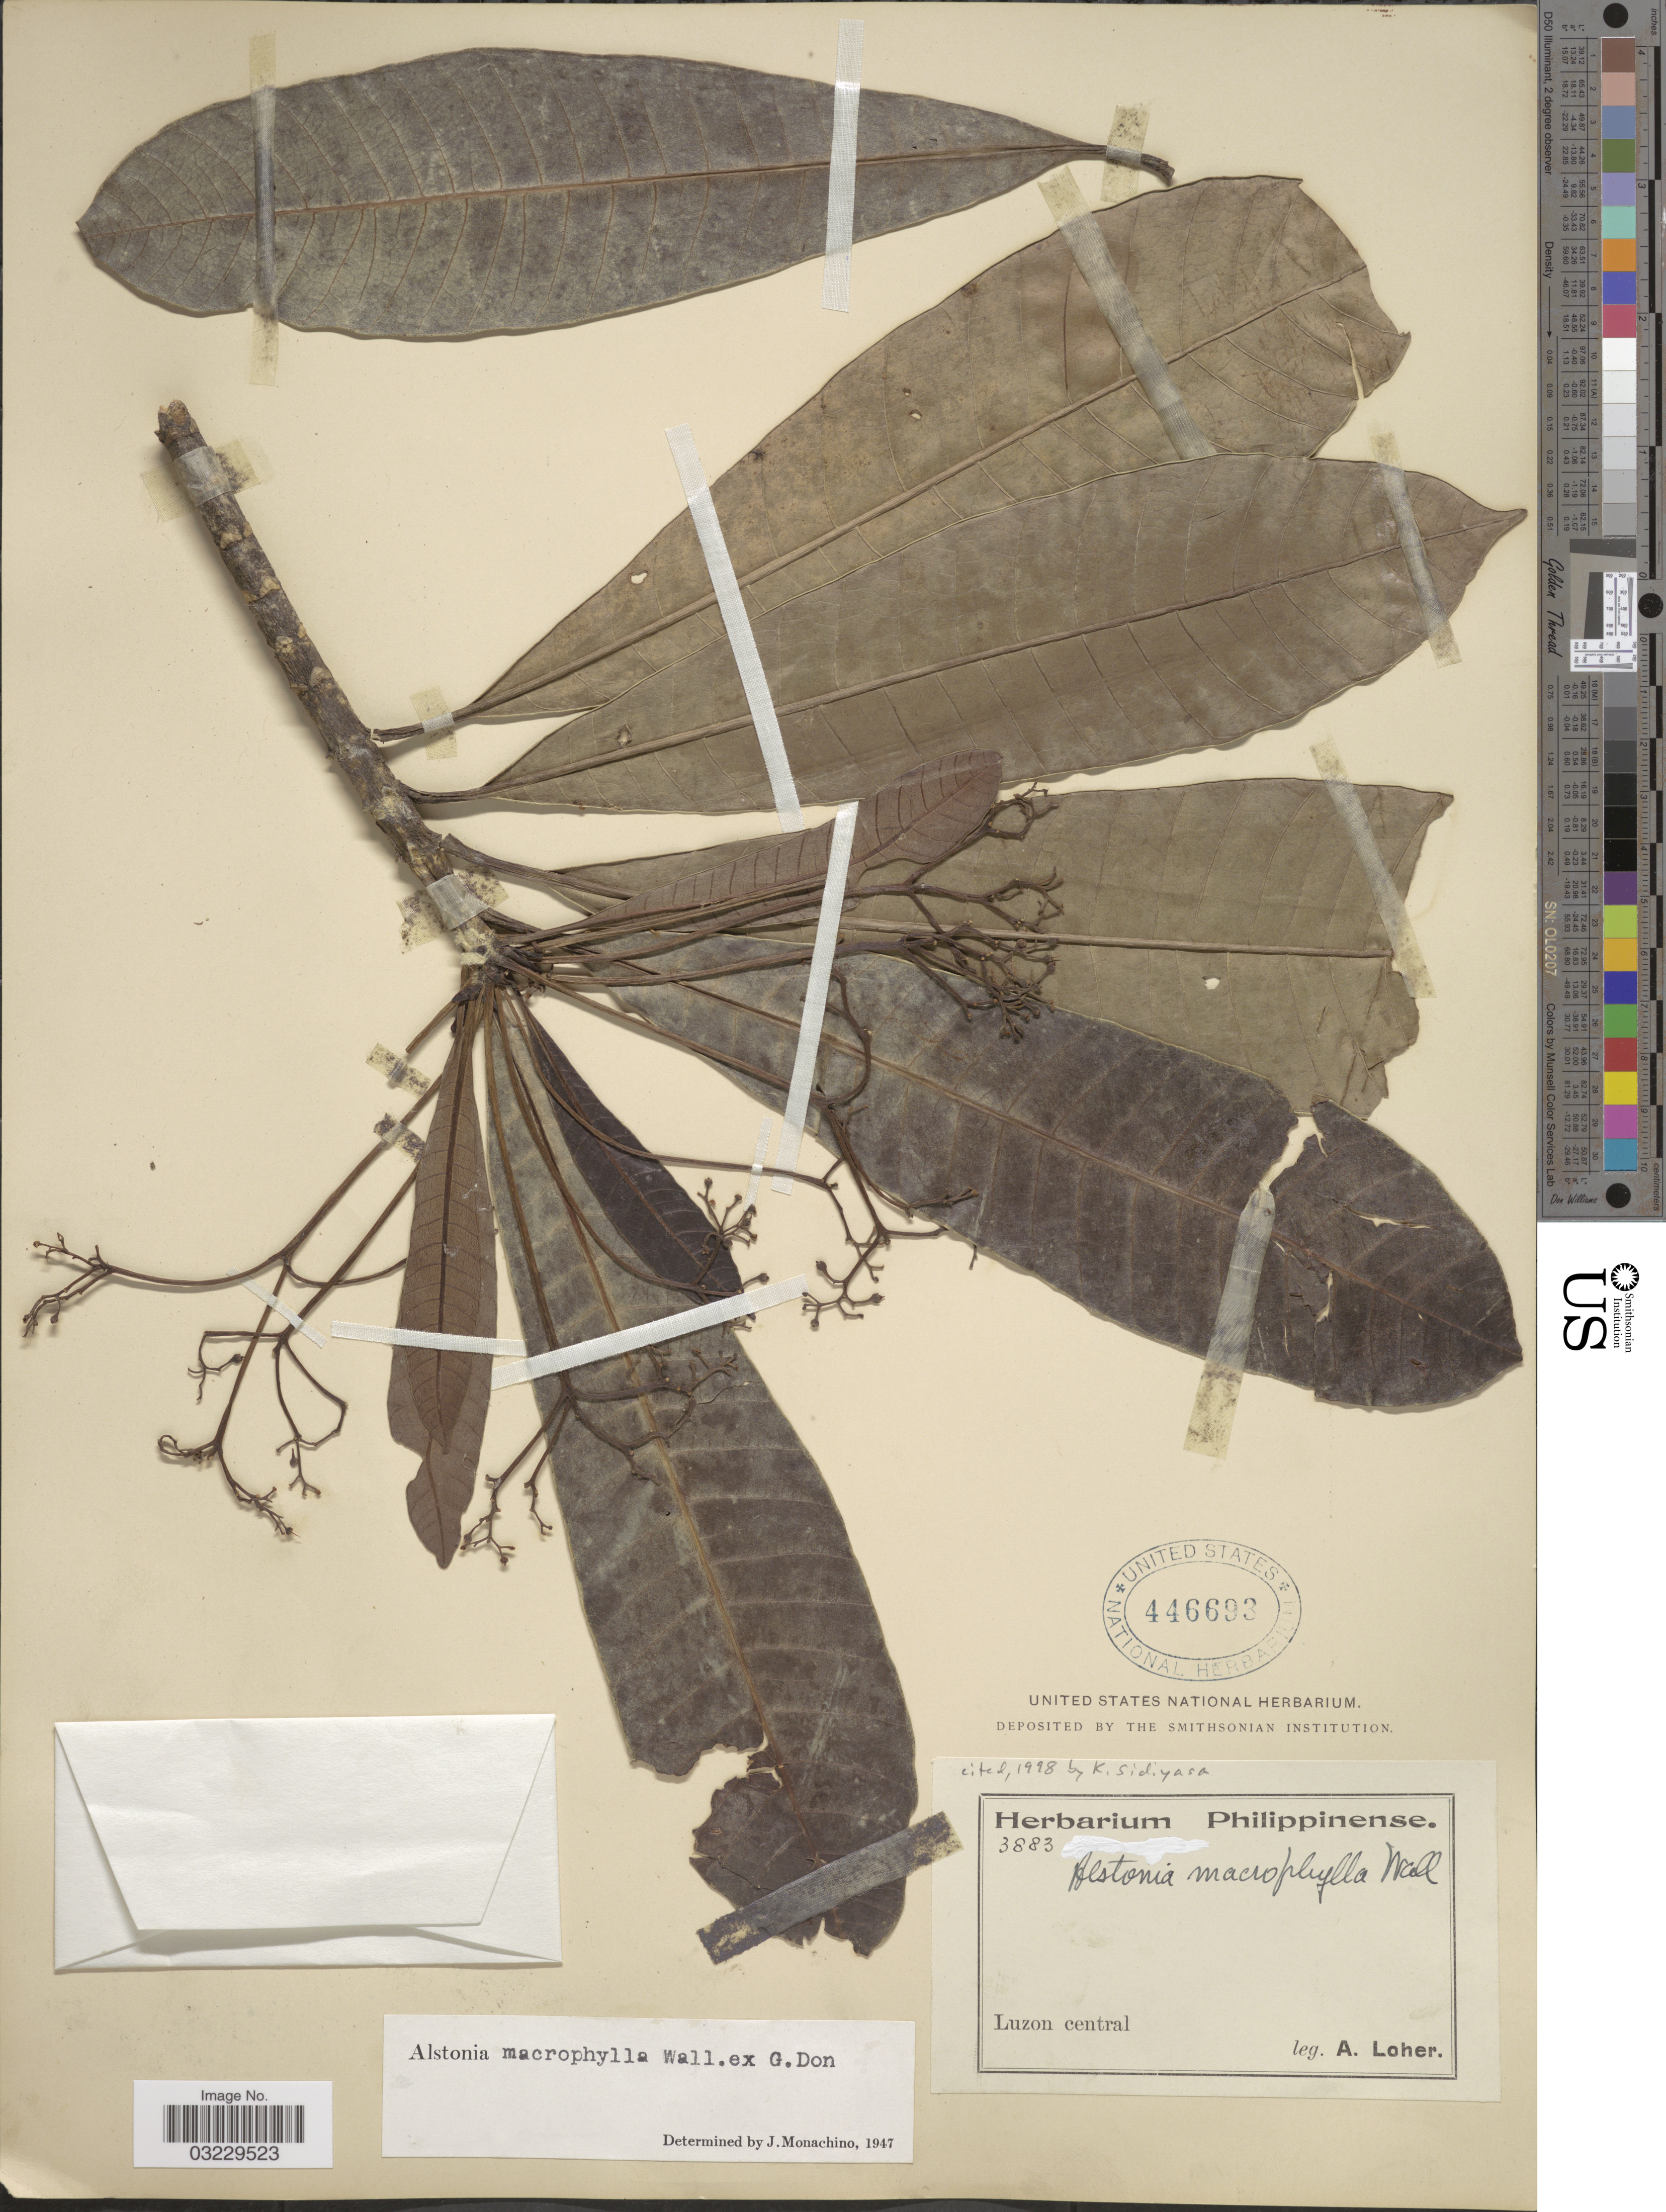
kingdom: Plantae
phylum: Tracheophyta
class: Magnoliopsida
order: Gentianales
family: Apocynaceae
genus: Alstonia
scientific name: Alstonia macrophylla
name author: Wall. ex G. Don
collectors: A. Loher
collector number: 3883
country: Philippines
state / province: Central Luzon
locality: Luzon central.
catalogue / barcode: US 446693